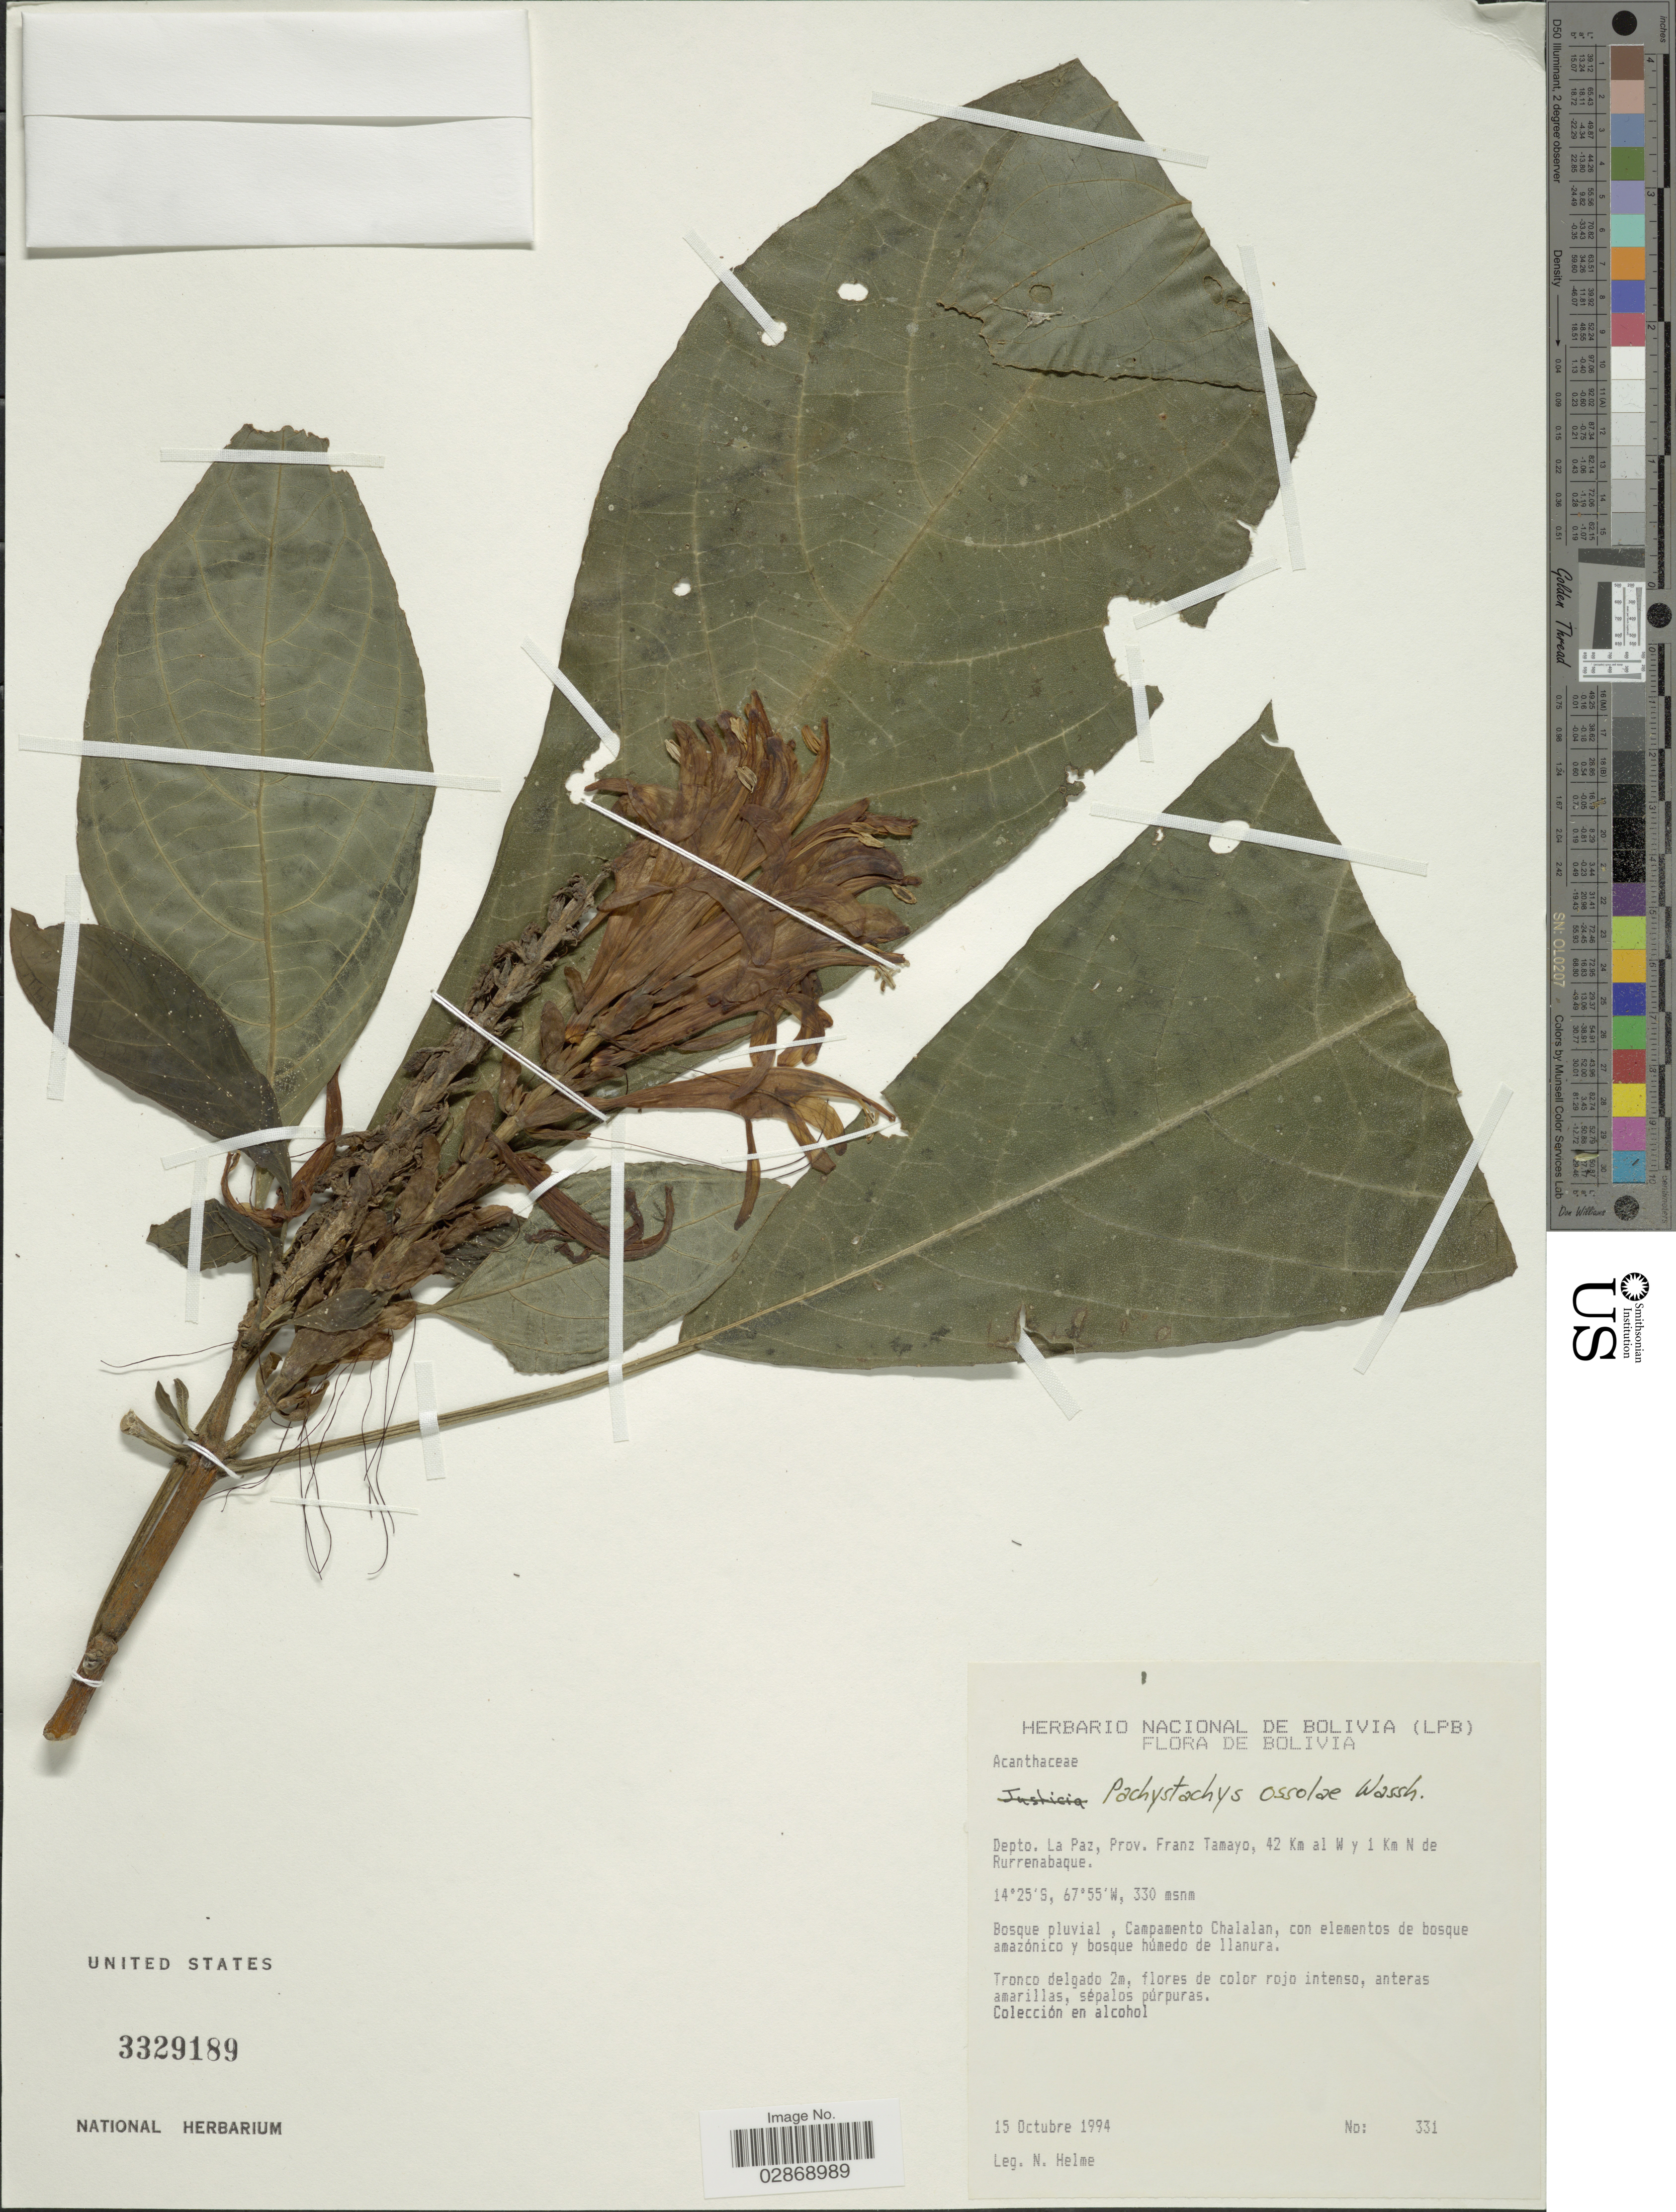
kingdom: Plantae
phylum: Tracheophyta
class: Magnoliopsida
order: Lamiales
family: Acanthaceae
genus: Pachystachys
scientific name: Pachystachys ossolae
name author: Wassh.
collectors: N. Helme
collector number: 331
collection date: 1994-10-15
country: Bolivia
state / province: La Paz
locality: Depto. La Paz, Prov. Franz Tamayo, 42 Km al W y 1 Km N de Rurrenabaque.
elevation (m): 330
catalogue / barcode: US 3329189